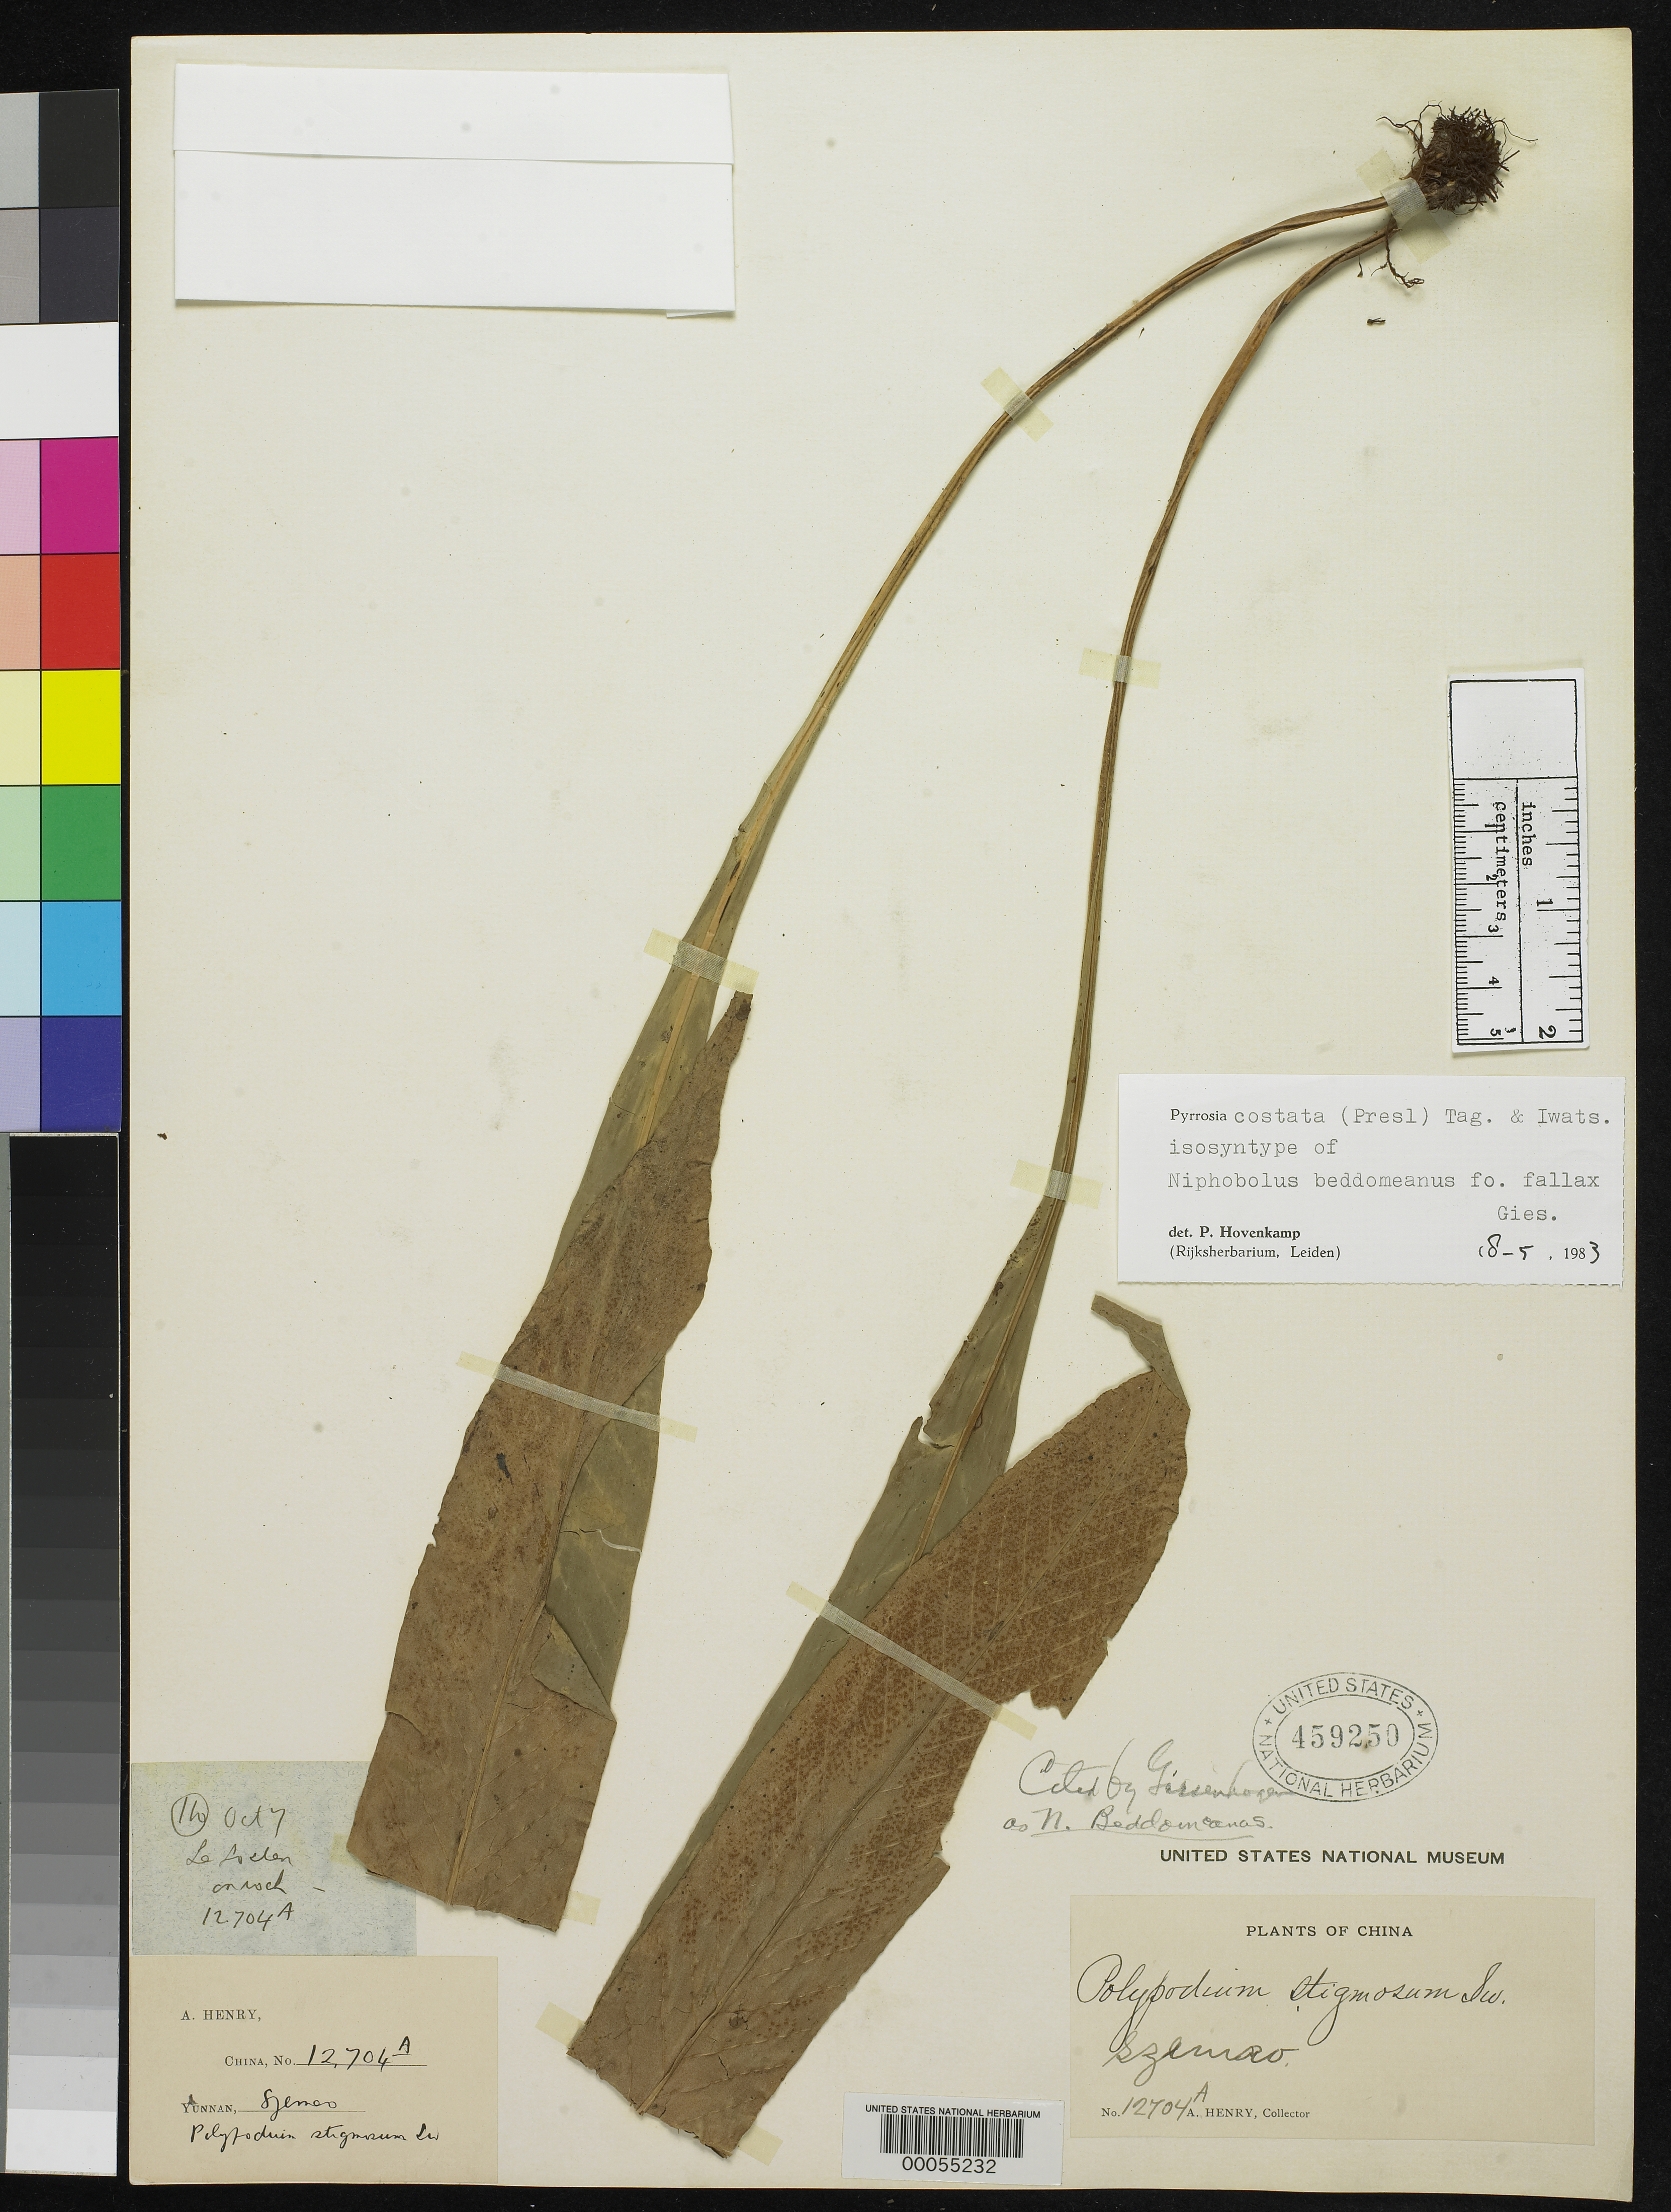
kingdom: Plantae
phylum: Tracheophyta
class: Polypodiopsida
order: Polypodiales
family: Polypodiaceae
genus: Niphobolus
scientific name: Niphobolus beddomeanus f. fallax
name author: Giesenhagen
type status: Isosyntype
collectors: A. Henry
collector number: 12704 A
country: China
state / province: Yunnan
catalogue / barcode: US 459250